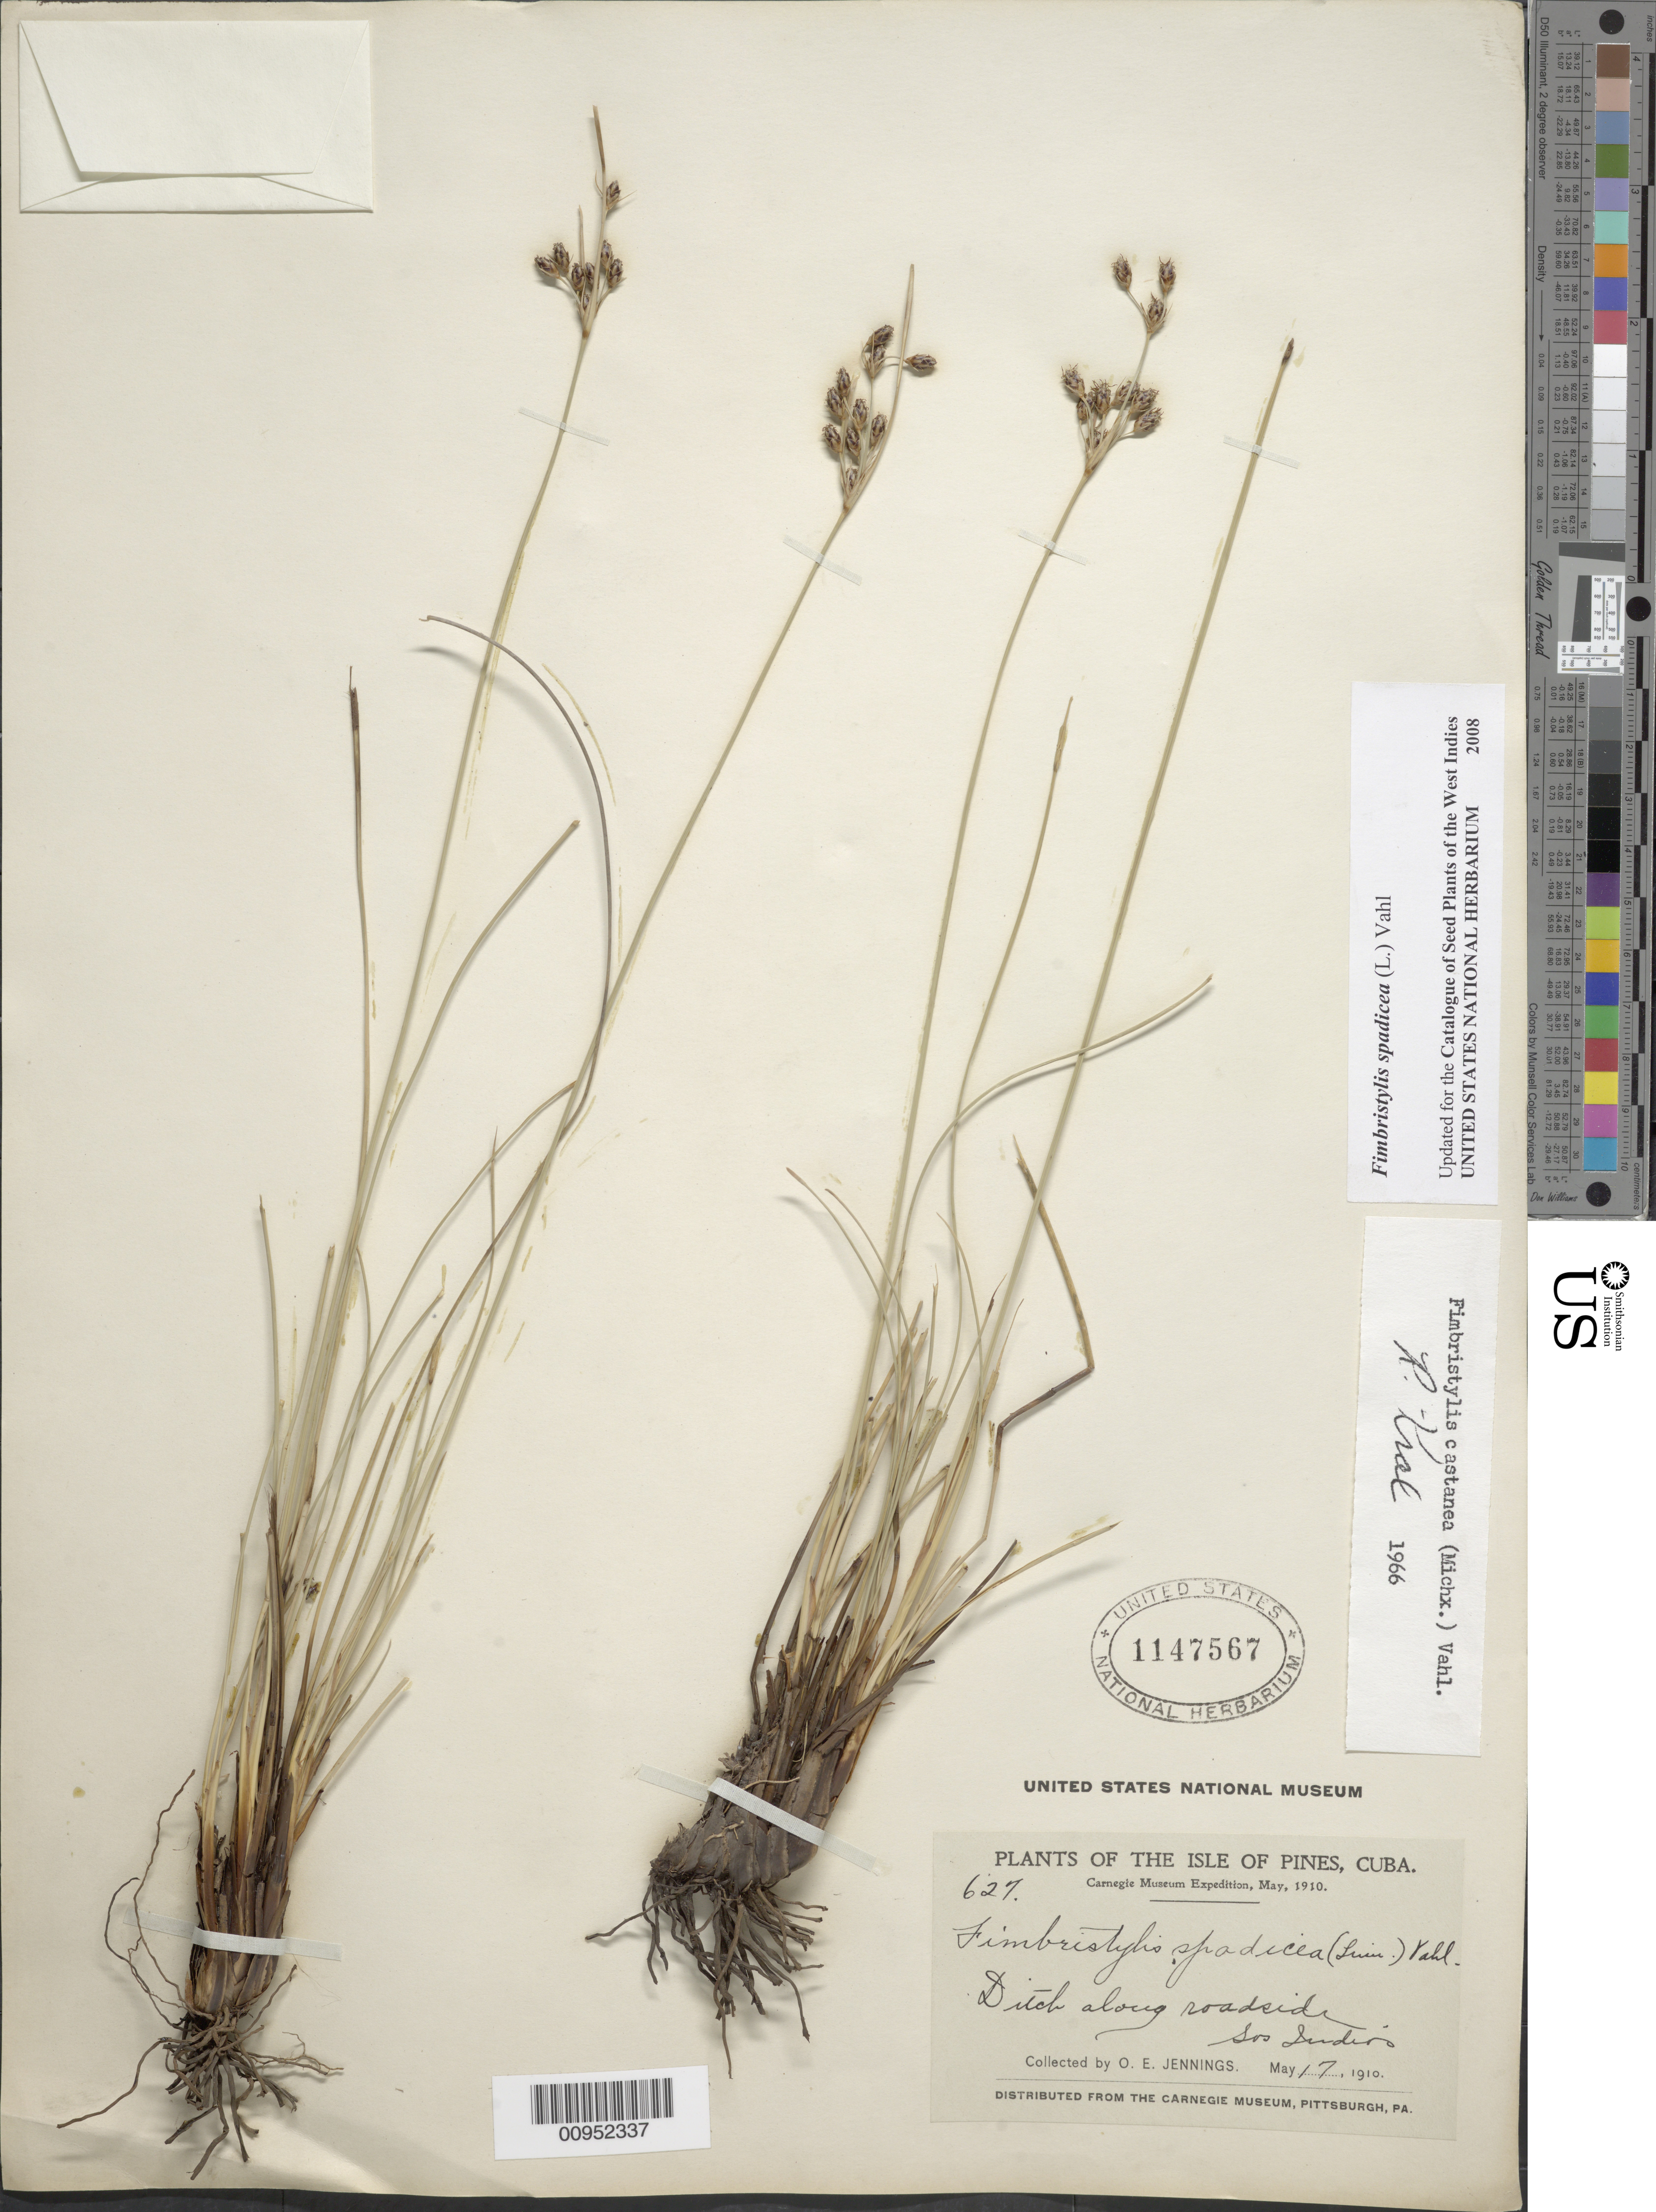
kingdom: Plantae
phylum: Tracheophyta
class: Liliopsida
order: Poales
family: Cyperaceae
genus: Fimbristylis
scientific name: Fimbristylis spadicea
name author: (L.) Vahl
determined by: Strong, M. T., (US), Smithsonian Institution - National Museum of Natural History (UNITED STATES)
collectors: O. E. Jennings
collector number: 627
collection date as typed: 17 May 1910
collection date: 1910-05-17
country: Cuba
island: Isla de la Juventud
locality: Roadside, Los Indios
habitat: Ditch along roadside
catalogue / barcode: US 1147567